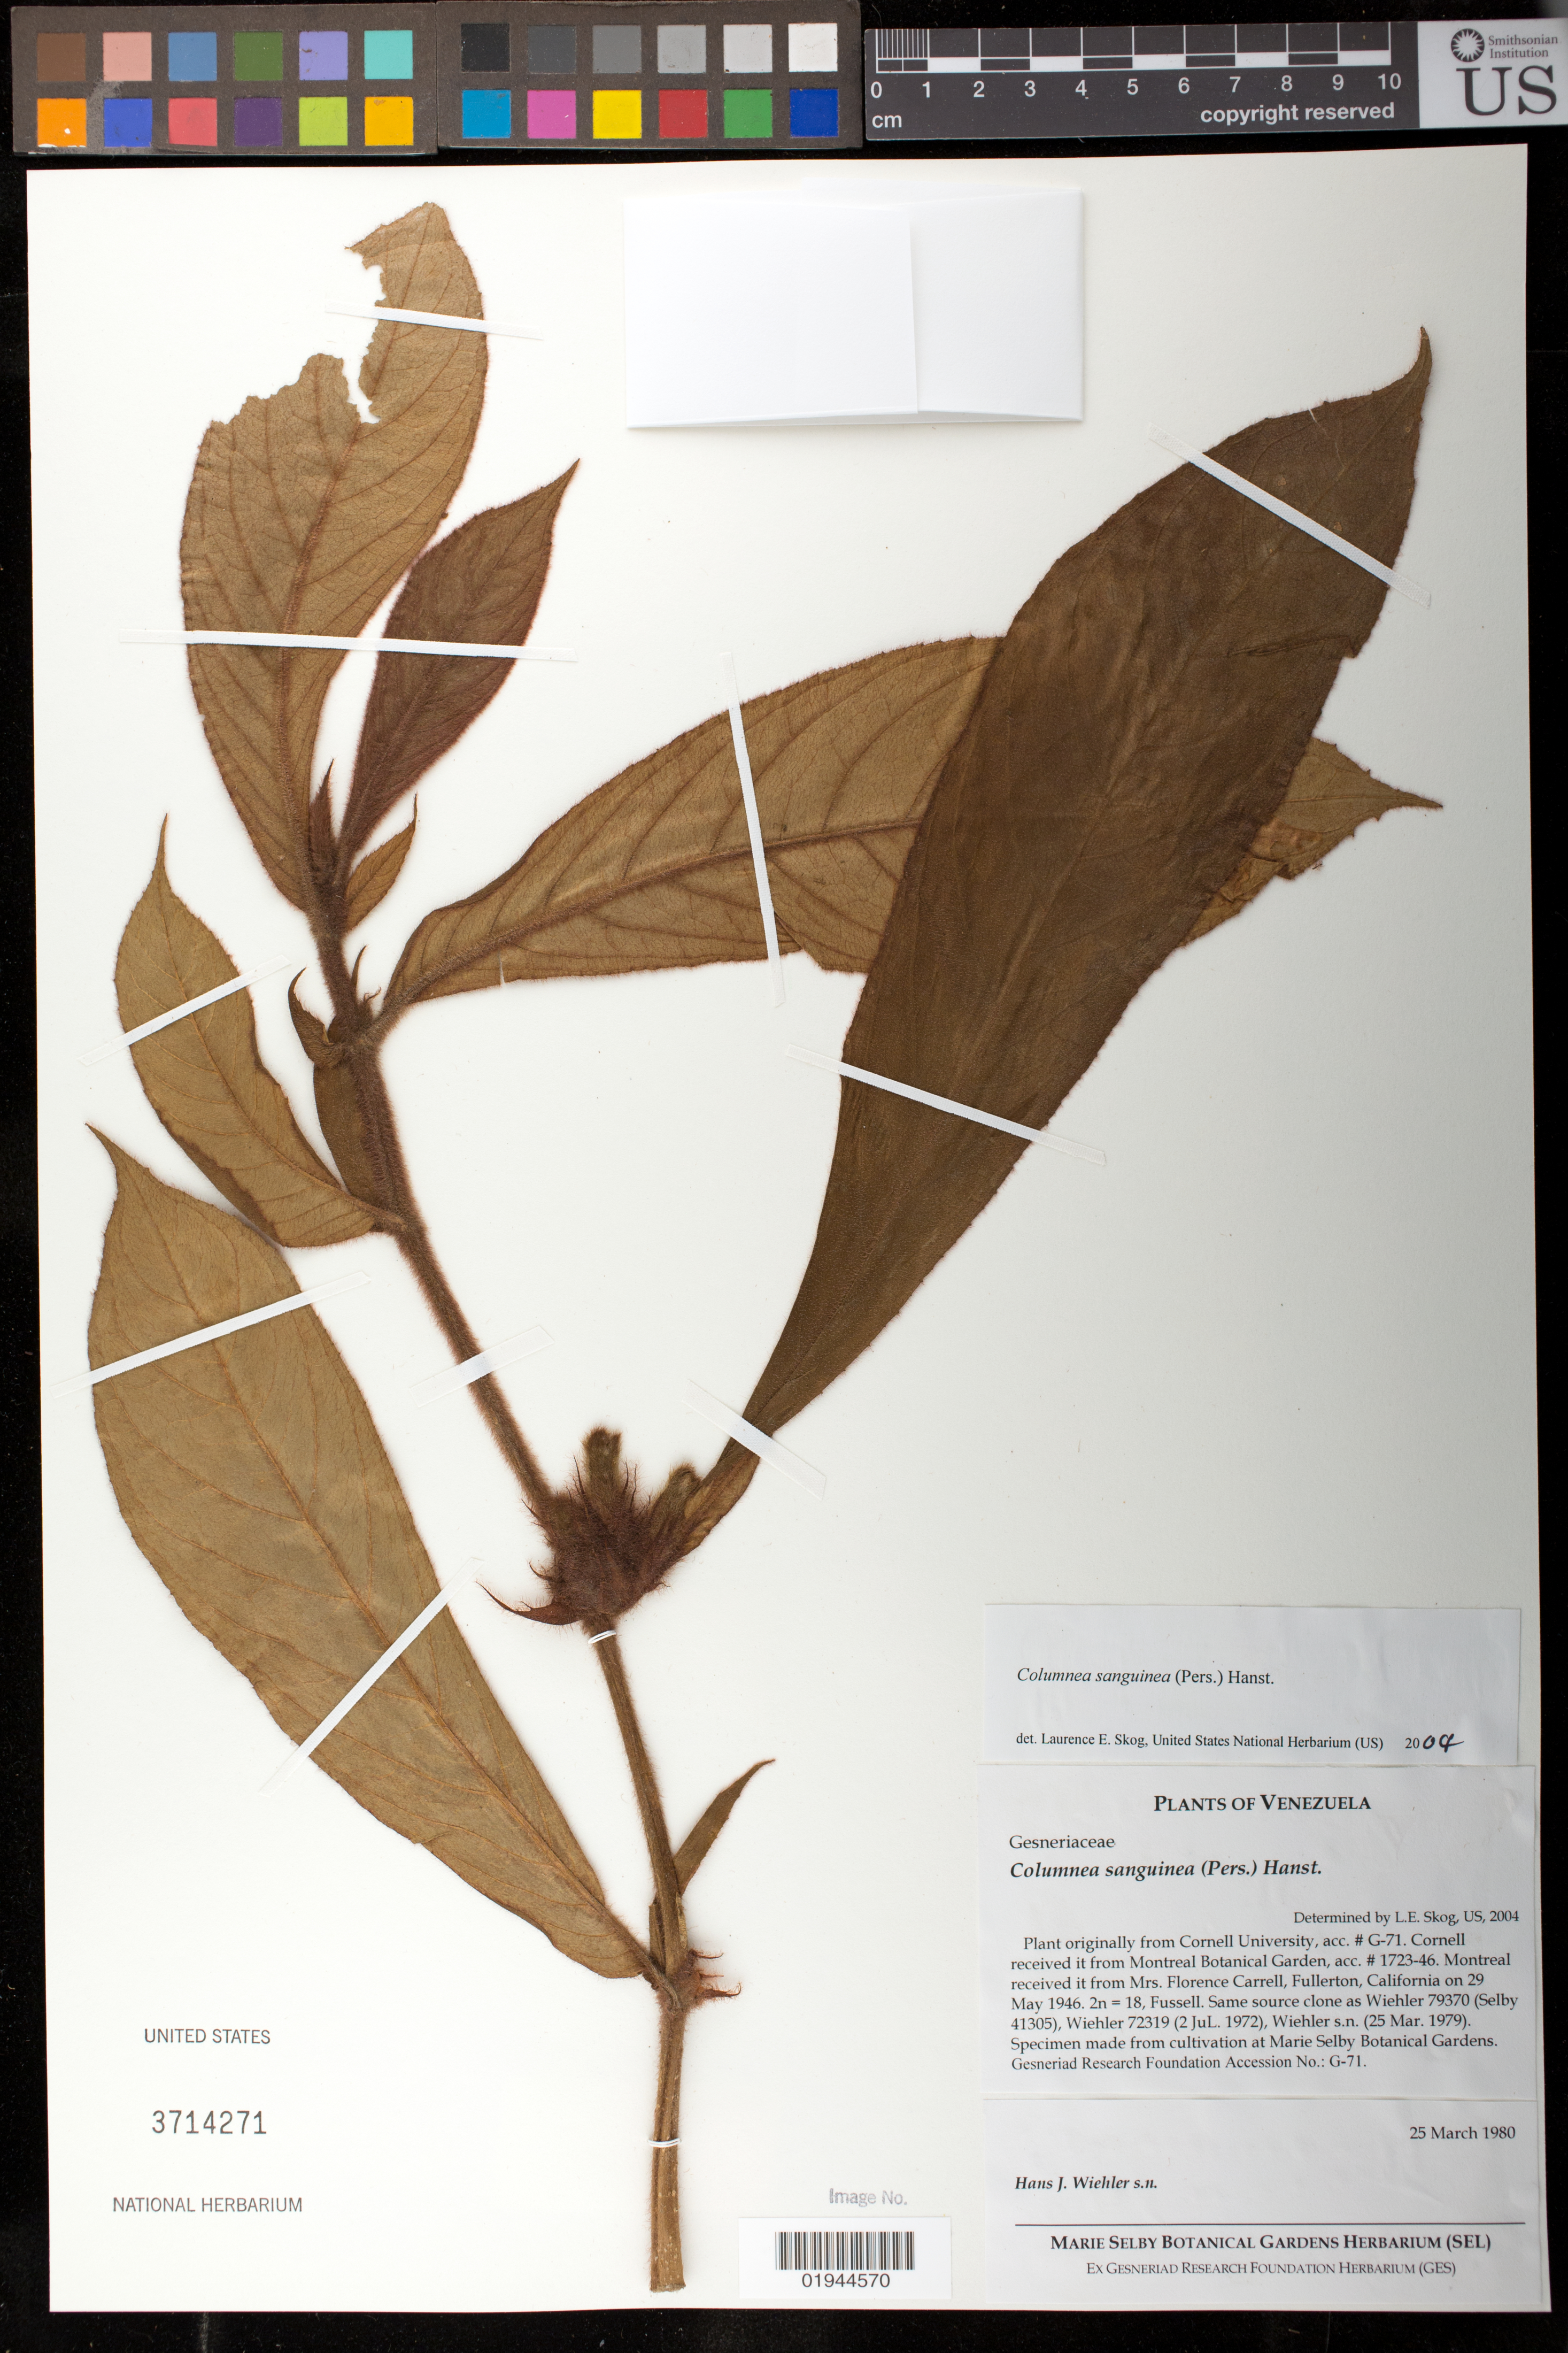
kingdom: Plantae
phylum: Tracheophyta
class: Magnoliopsida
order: Lamiales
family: Gesneriaceae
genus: Columnea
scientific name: Columnea sanguinea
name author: (Pers.) Hanst.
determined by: Skog, Laurence E.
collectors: H. J. Wiehler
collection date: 1980-03-25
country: United States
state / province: Florida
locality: Marie Selby Botanical Gardens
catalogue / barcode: US 3714271